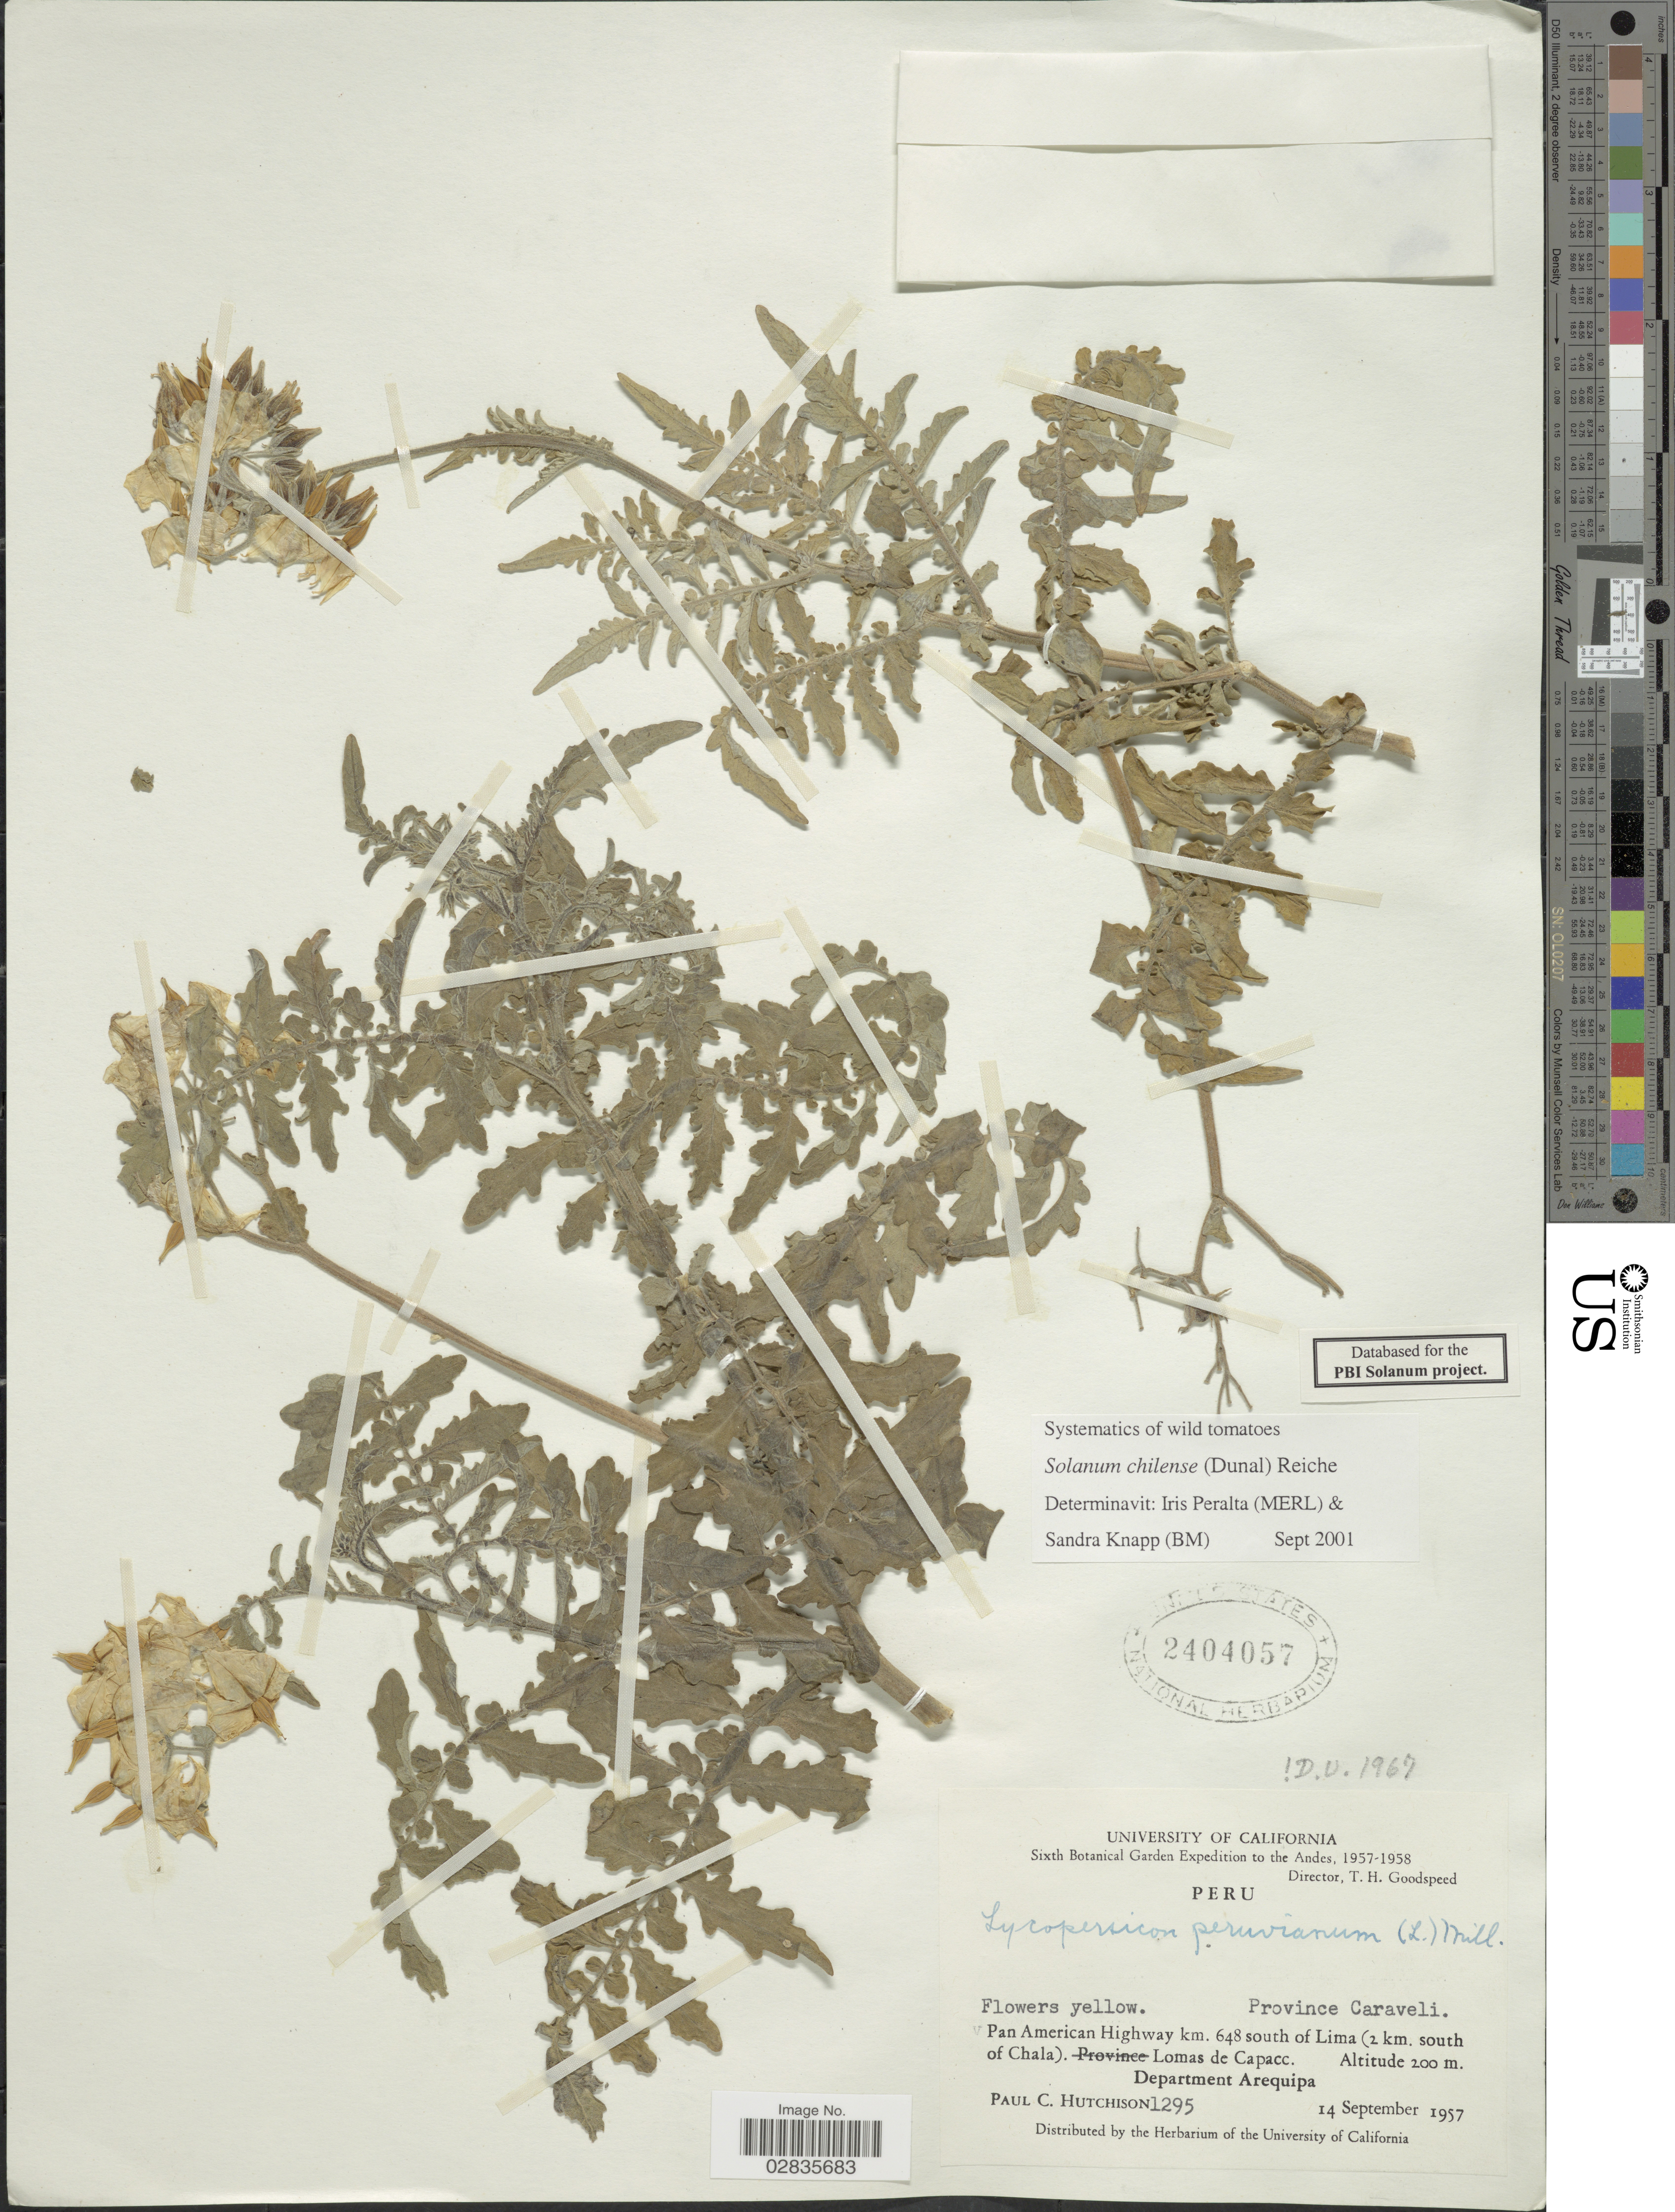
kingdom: Plantae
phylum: Tracheophyta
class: Magnoliopsida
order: Solanales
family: Solanaceae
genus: Solanum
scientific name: Solanum chilense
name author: (Dunal) Reiche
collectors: P. C. Hutchison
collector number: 1295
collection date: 1957-09-14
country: Peru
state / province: Arequipa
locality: Andes, Province Caraveli, Pan American Highway km. 648 south of Lima (2 km. south of Chala), Lomas de Capacc, Department Arequipa.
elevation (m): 200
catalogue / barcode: US 2404057